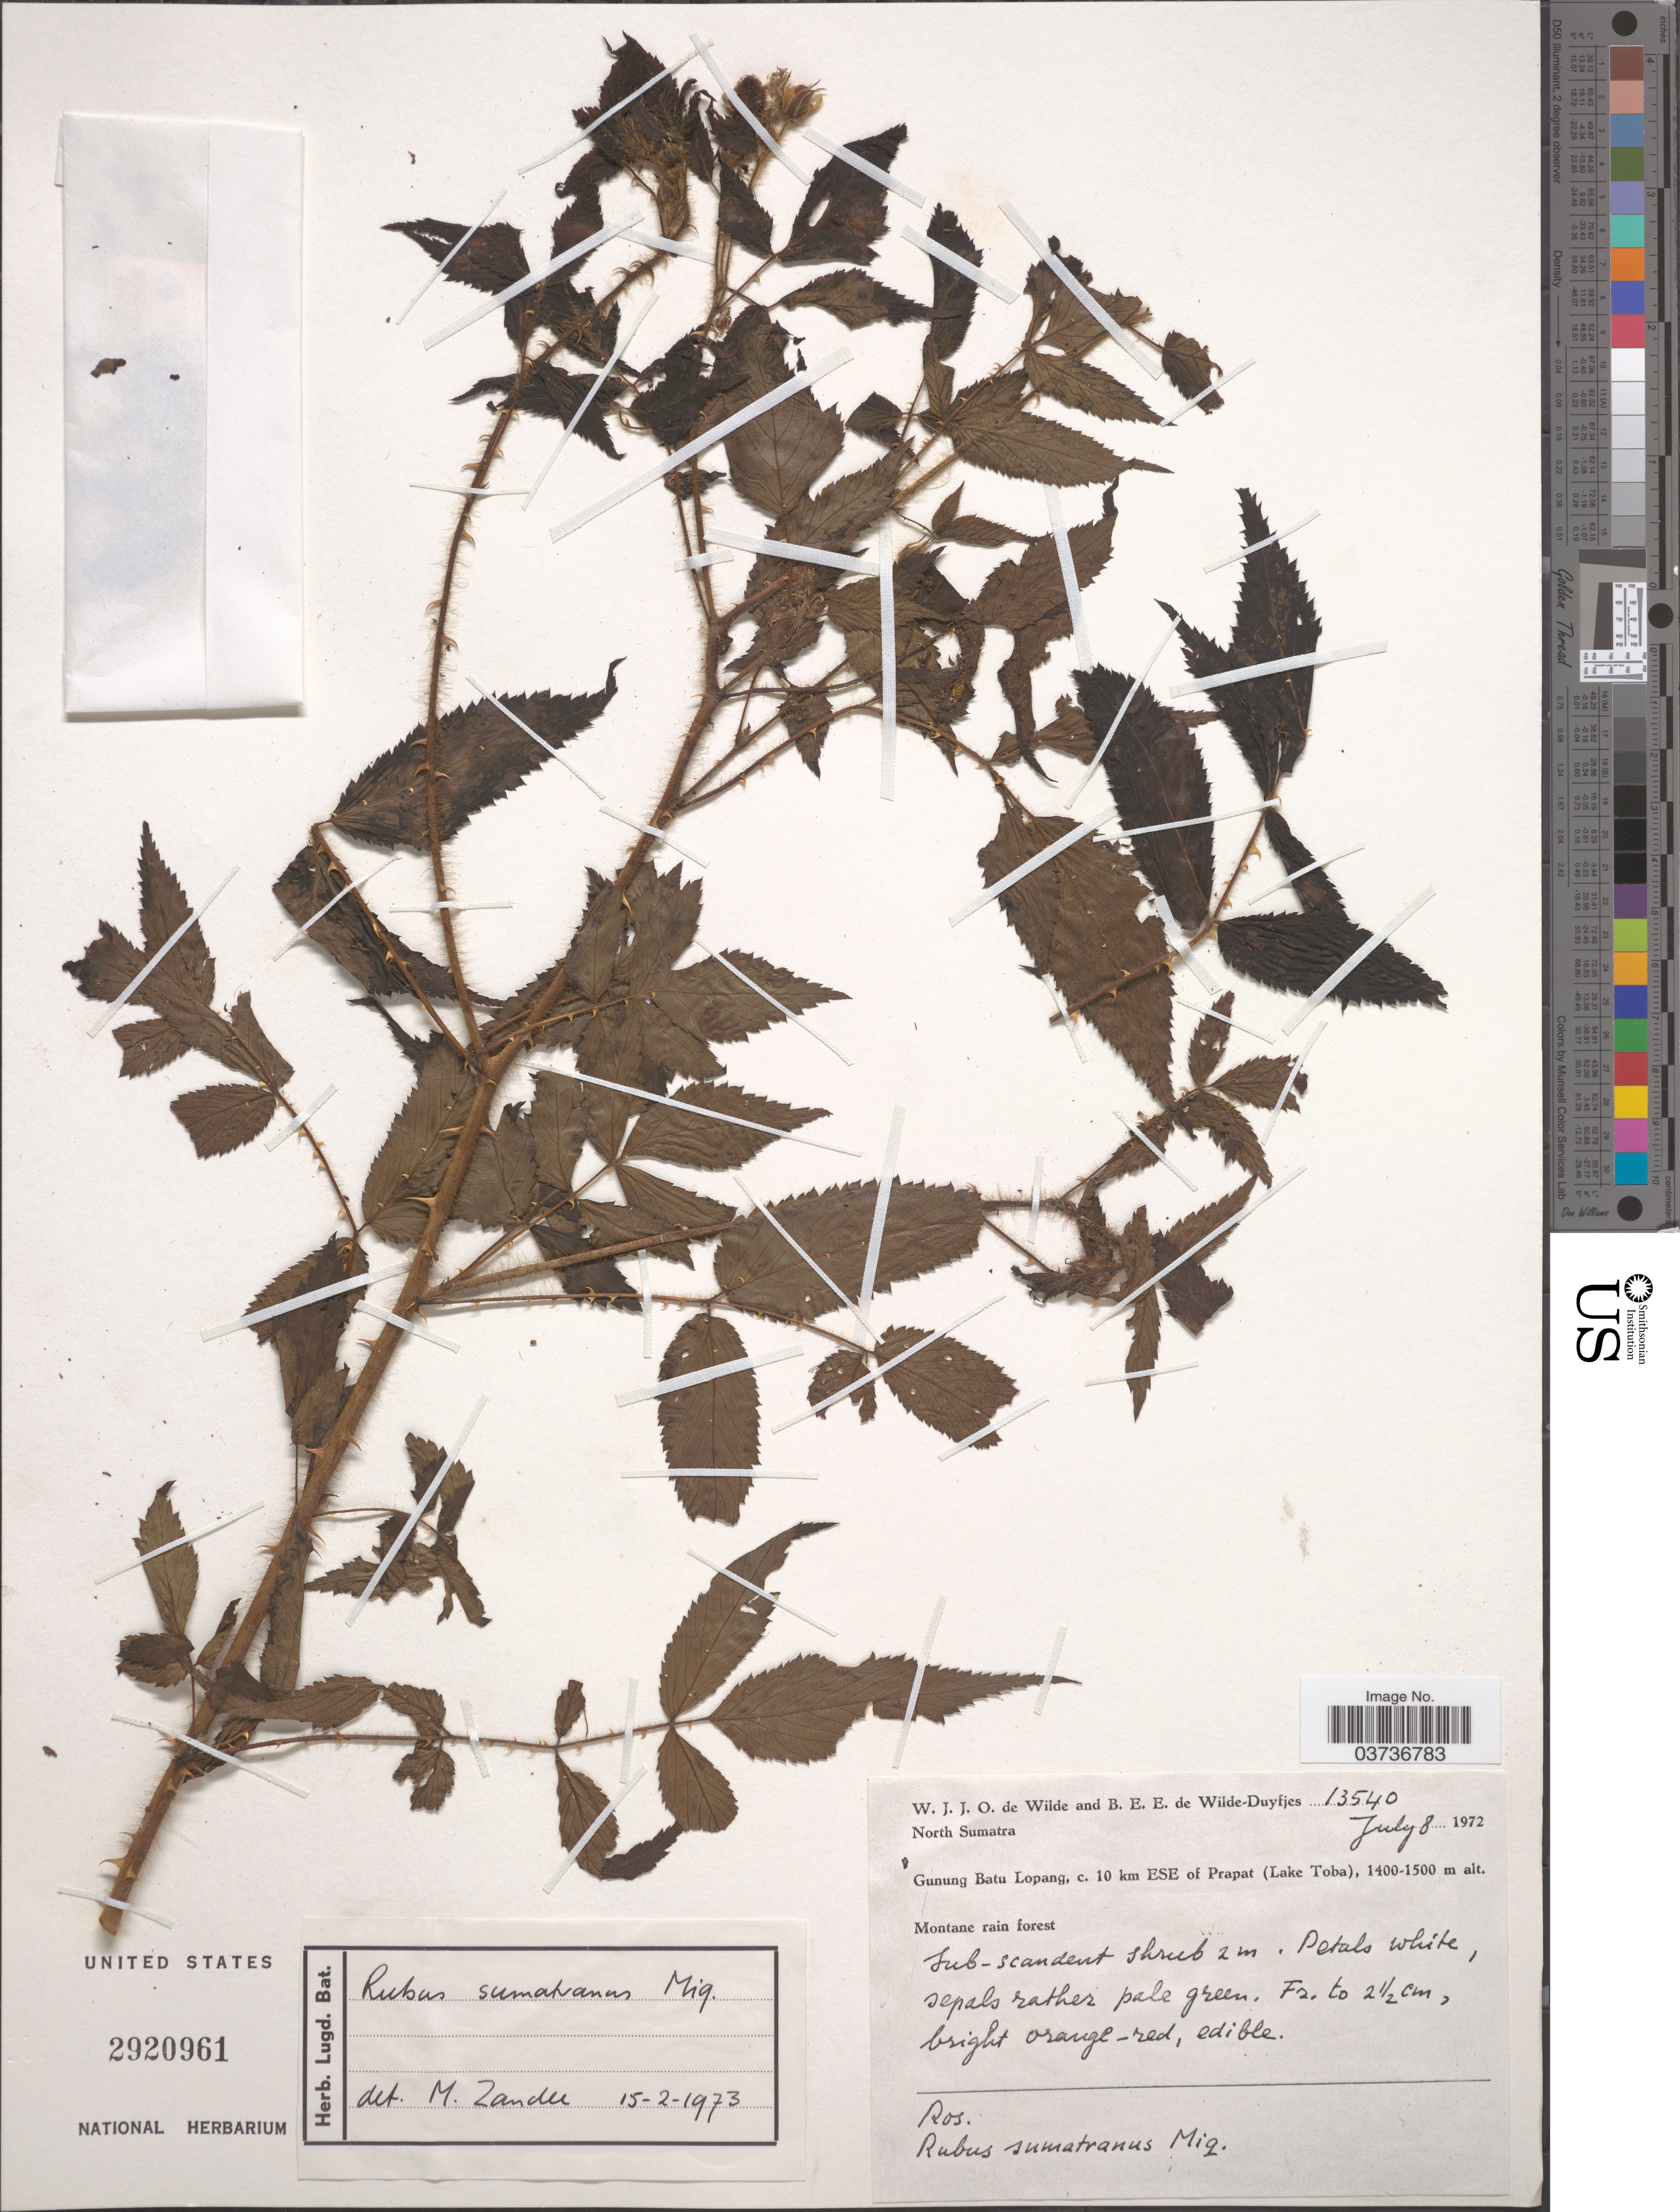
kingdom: Plantae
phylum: Tracheophyta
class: Magnoliopsida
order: Rosales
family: Rosaceae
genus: Rubus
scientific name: Rubus sumatranus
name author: Miq.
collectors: W. J. de Wilde & B. E. de Wilde-Duyfjes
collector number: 13540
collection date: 1972-07-08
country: Indonesia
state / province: Sumatra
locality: North Sumatra. Gunung Batu Lopang, c. 10 km ESE of Prapat (Lake Toba).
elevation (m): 1400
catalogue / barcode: US 2920961